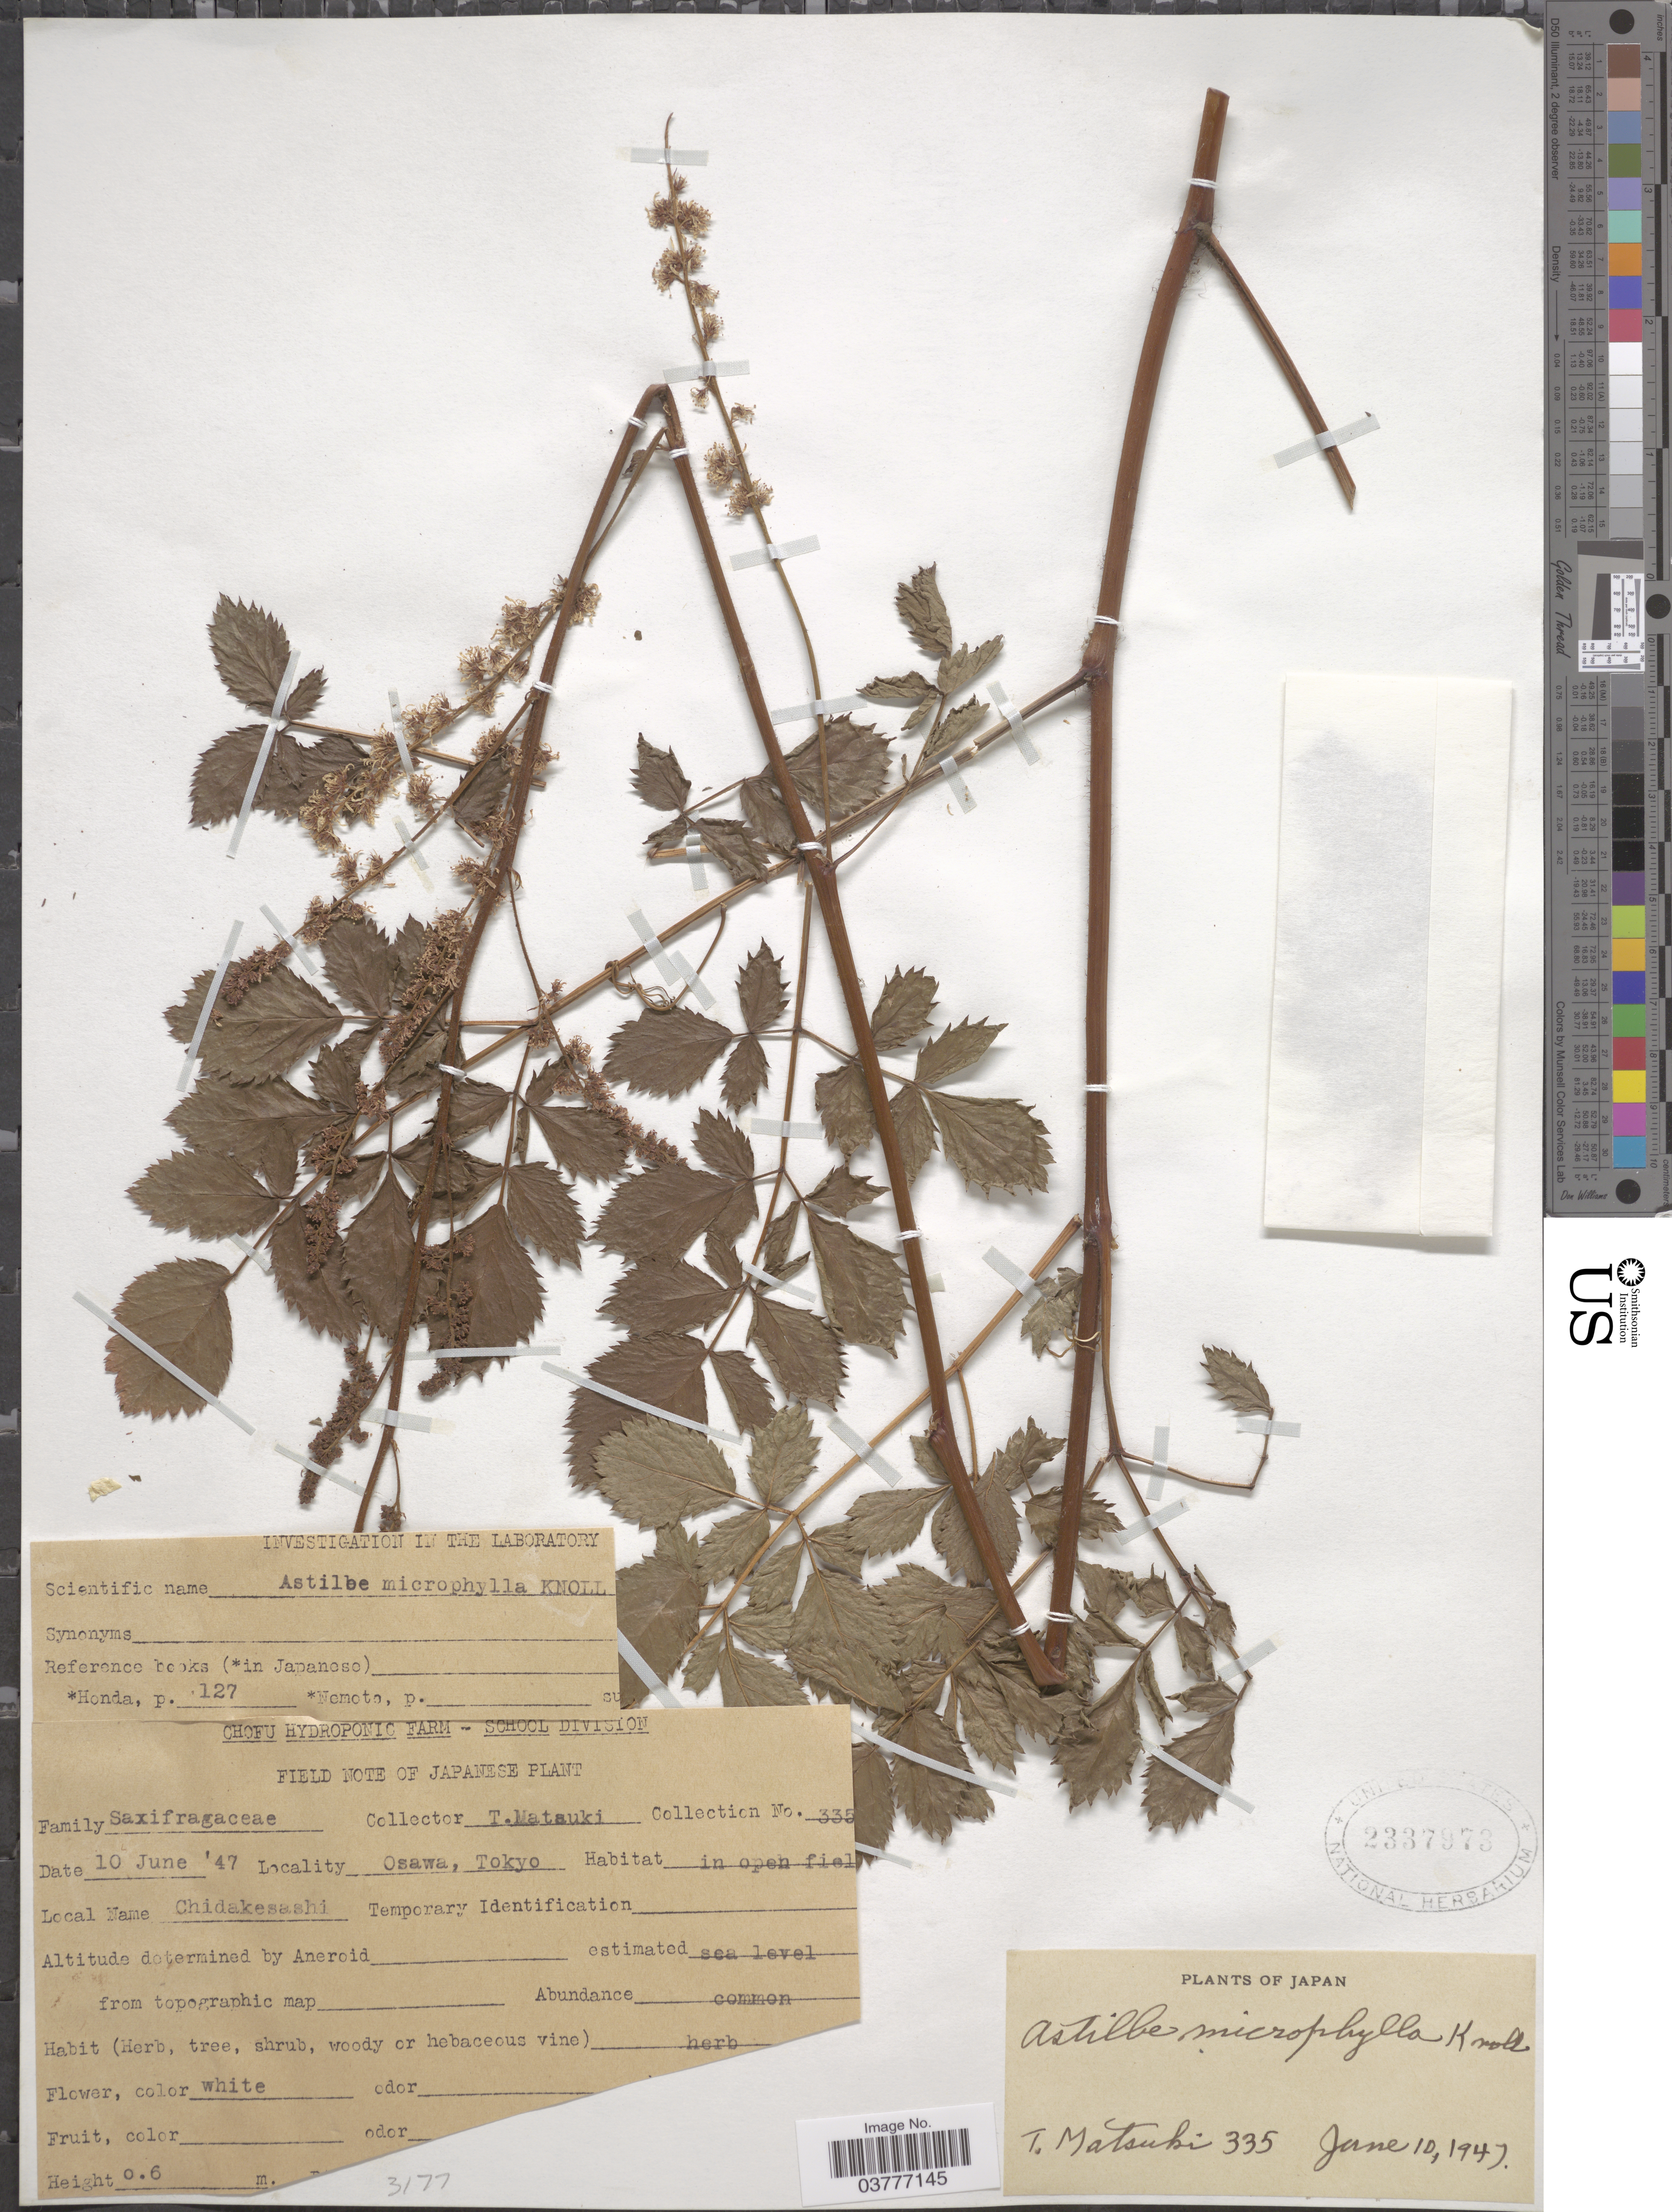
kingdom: Plantae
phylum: Tracheophyta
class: Magnoliopsida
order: Saxifragales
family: Saxifragaceae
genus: Astilbe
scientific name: Astilbe microphylla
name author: Knoll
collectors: T. Matsuki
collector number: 335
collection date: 1947-06-10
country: Japan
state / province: Tokyo, Federal City of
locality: Osawa.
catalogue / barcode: US 2337973